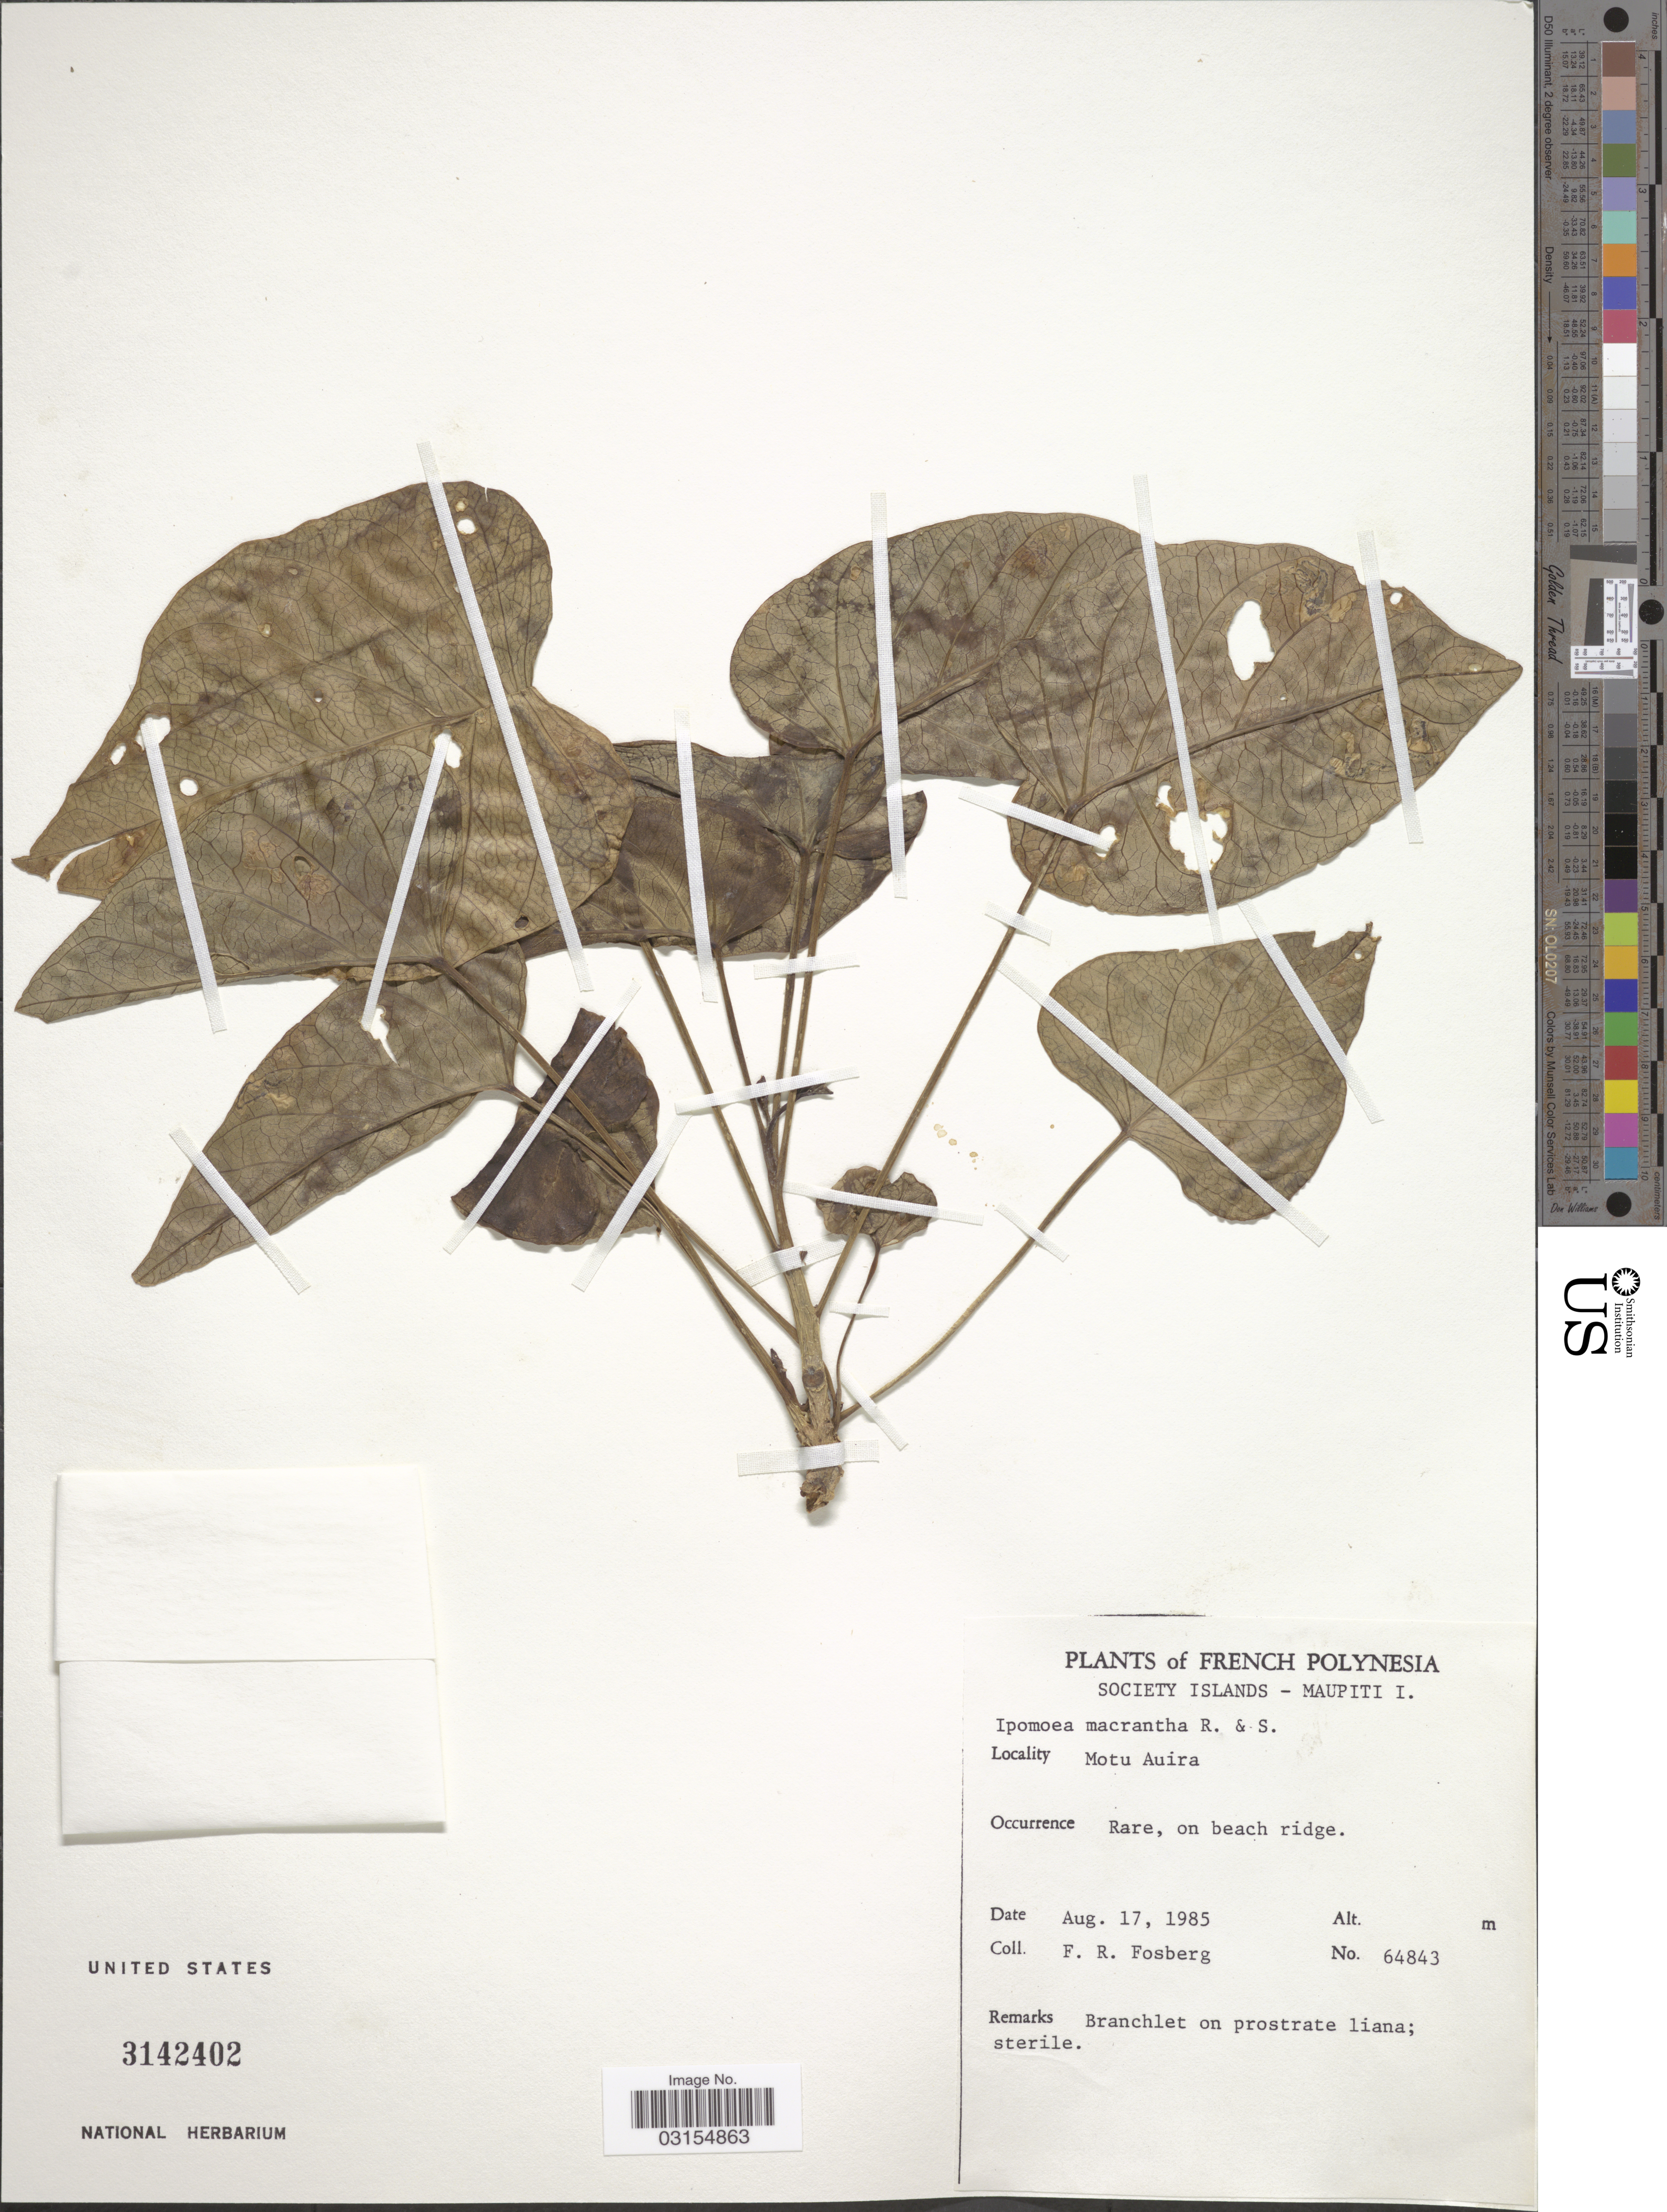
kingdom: Plantae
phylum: Tracheophyta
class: Magnoliopsida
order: Solanales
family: Convolvulaceae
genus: Ipomoea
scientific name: Ipomoea violacea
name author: L.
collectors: F. R. Fosberg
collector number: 64843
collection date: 1985-08-17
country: French Polynesia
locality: Society Islands - Maupiti I. Motu Auira.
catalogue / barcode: US 3142402